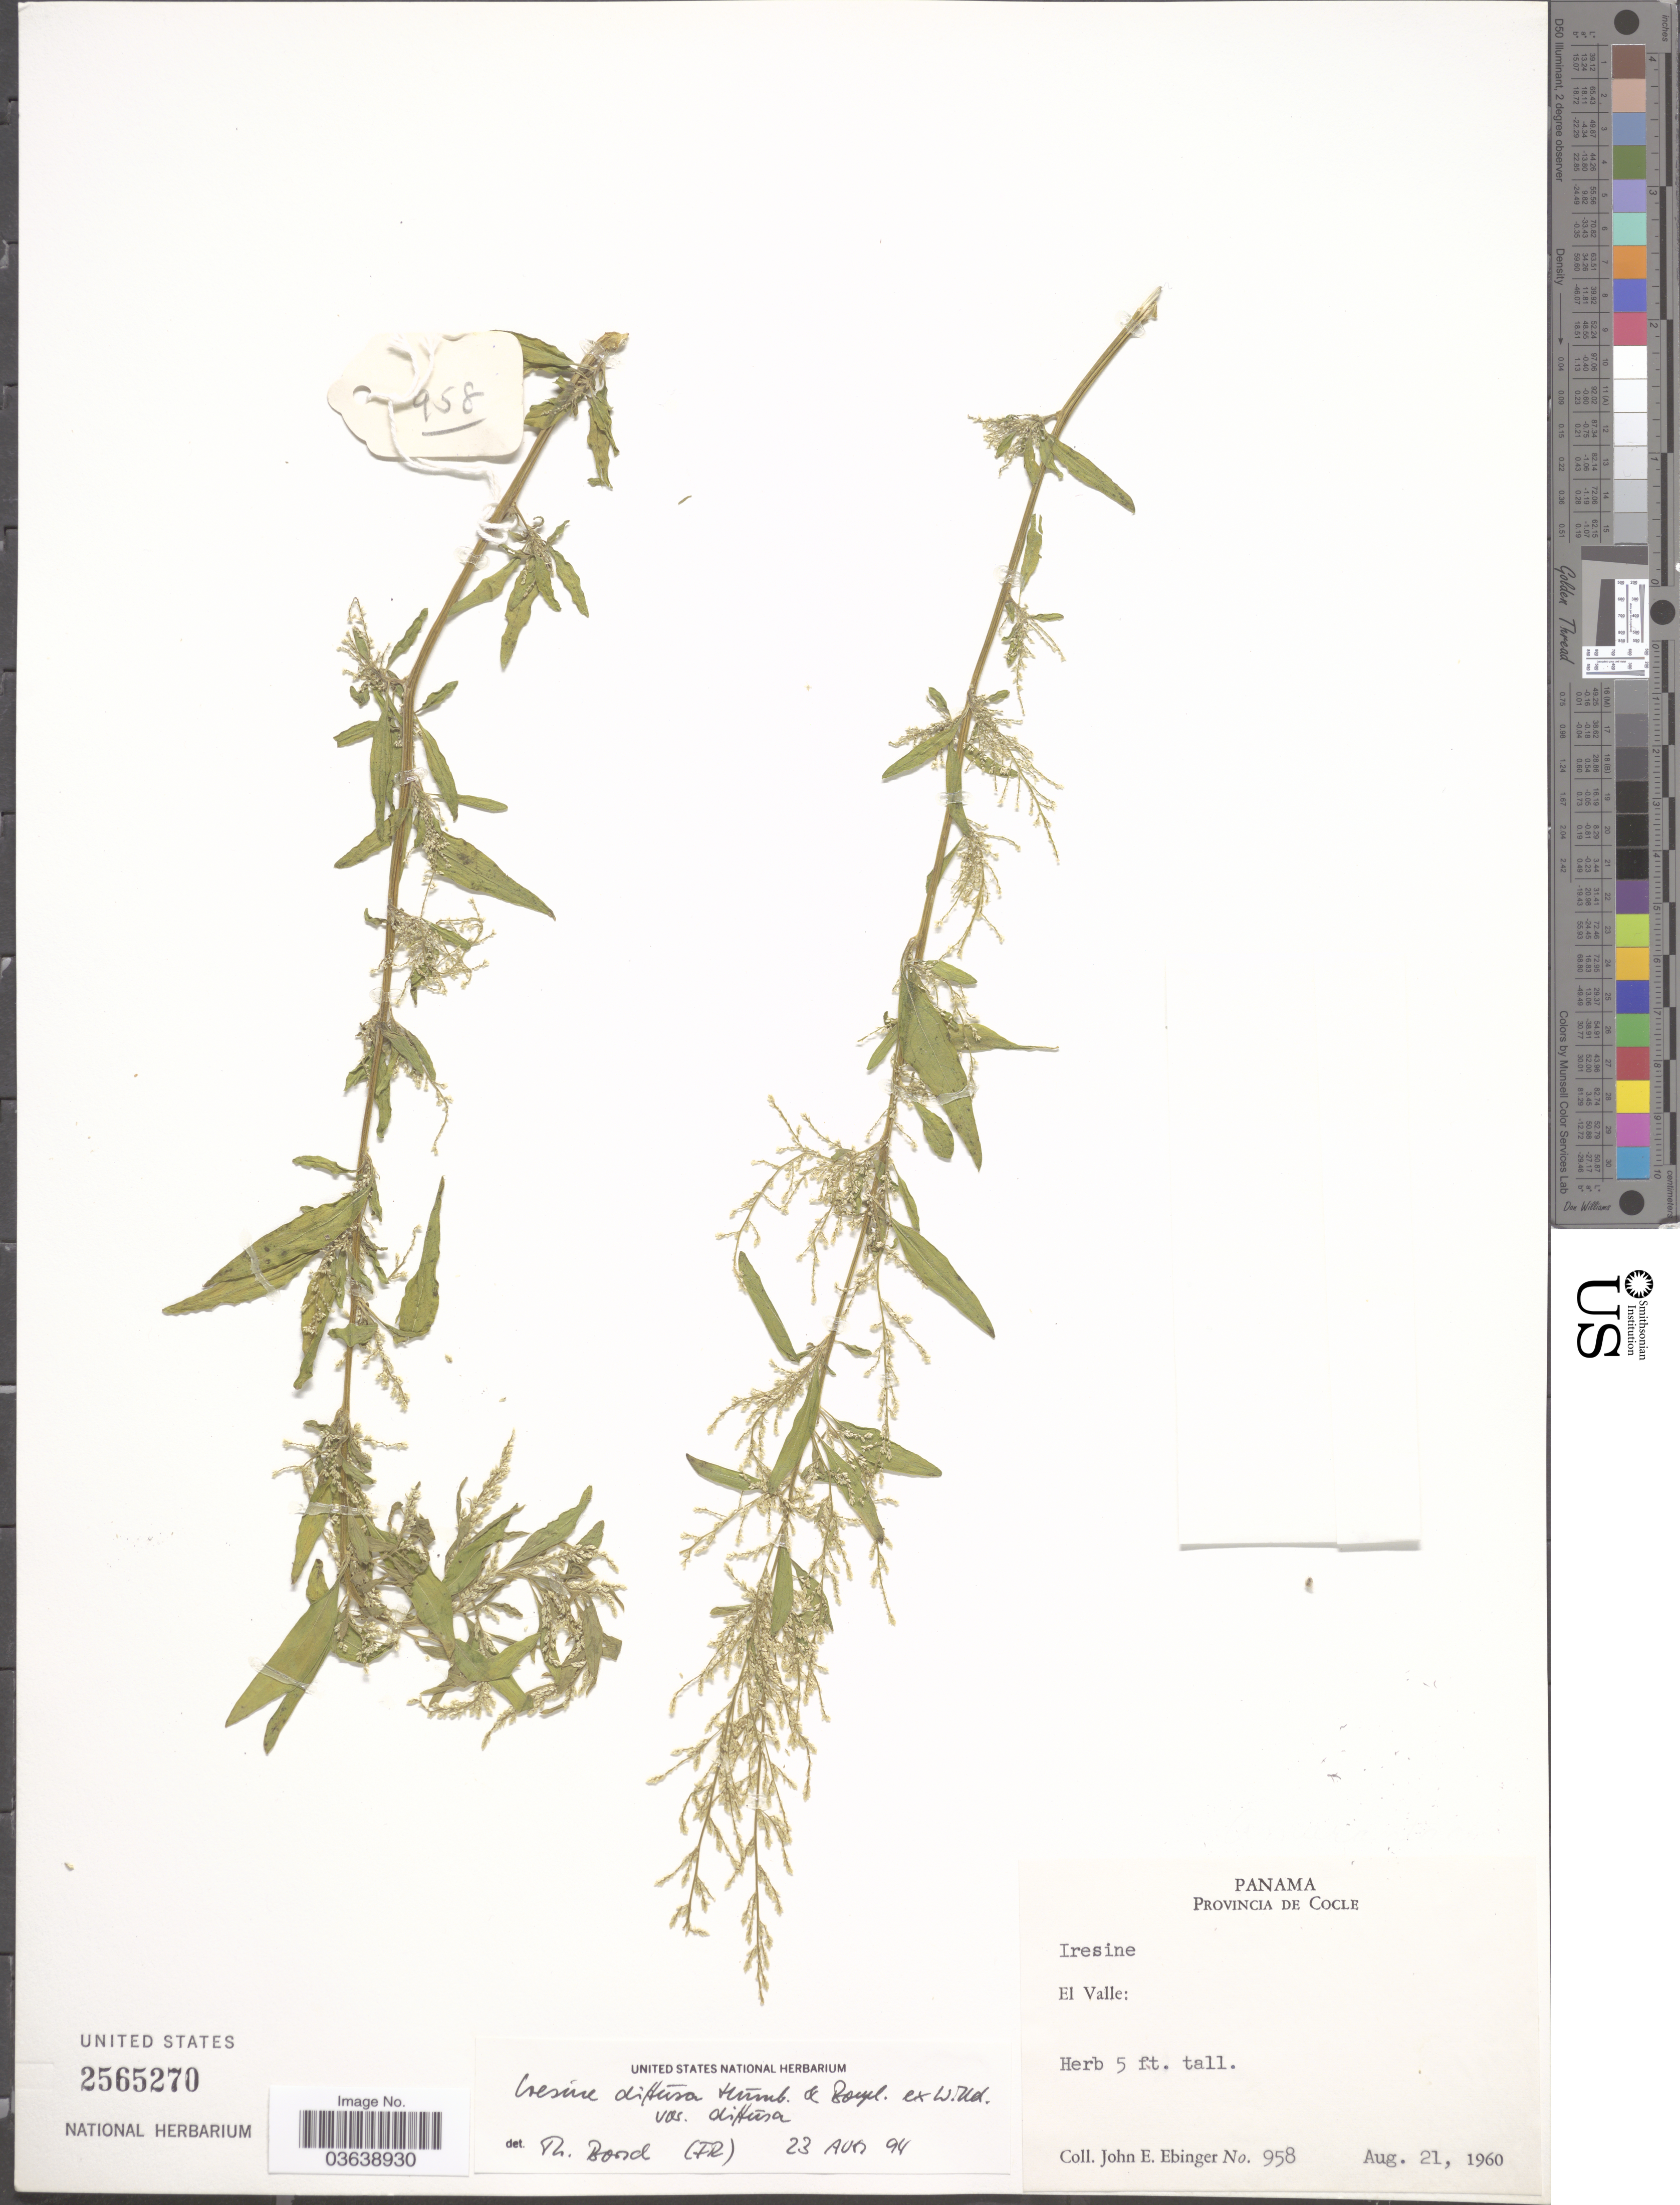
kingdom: Plantae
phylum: Tracheophyta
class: Magnoliopsida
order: Caryophyllales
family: Amaranthaceae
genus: Iresine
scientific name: Iresine celosia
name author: L.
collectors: J. Ebinger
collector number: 958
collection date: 1960-08-21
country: Panama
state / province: Coclé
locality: El Valle.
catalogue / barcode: US 2565270